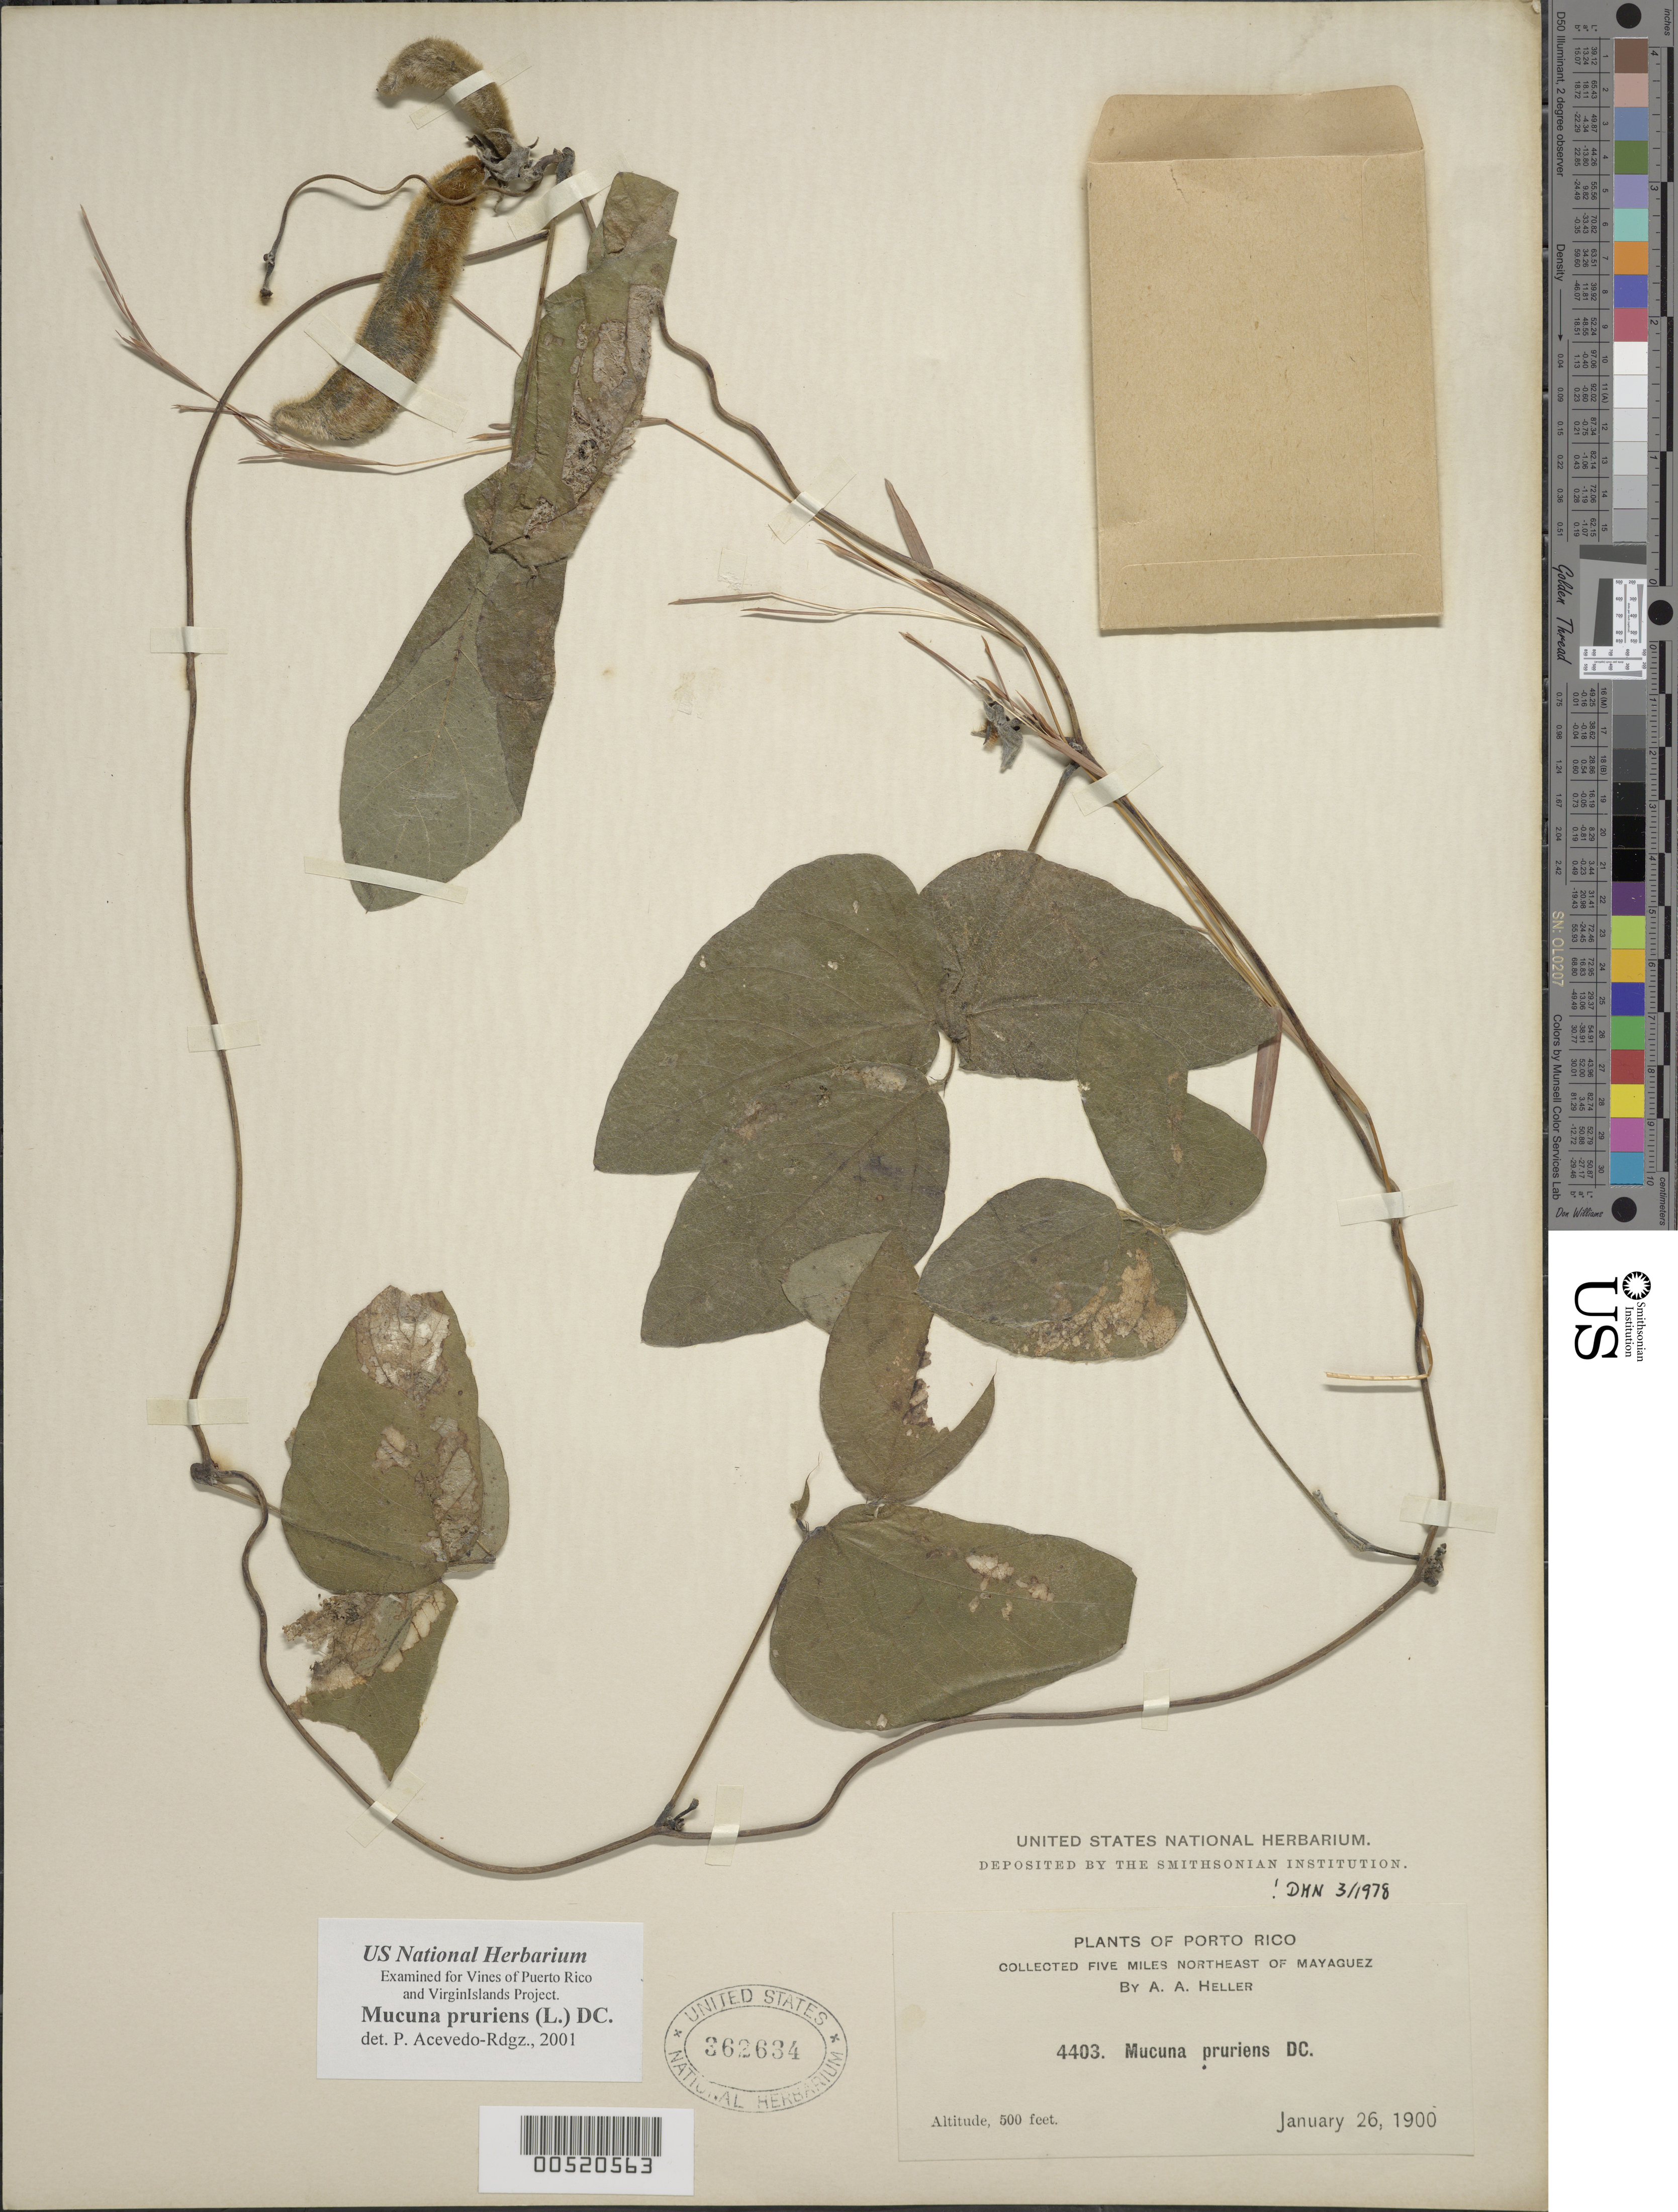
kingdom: Plantae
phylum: Tracheophyta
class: Magnoliopsida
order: Fabales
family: Fabaceae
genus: Mucuna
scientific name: Mucuna pruriens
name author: (L.) DC.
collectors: A. A. Heller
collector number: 4403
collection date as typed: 26 Jan 1900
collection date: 1900-01-26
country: Puerto Rico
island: Greater Antilles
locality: Mayaguez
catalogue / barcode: US 362634